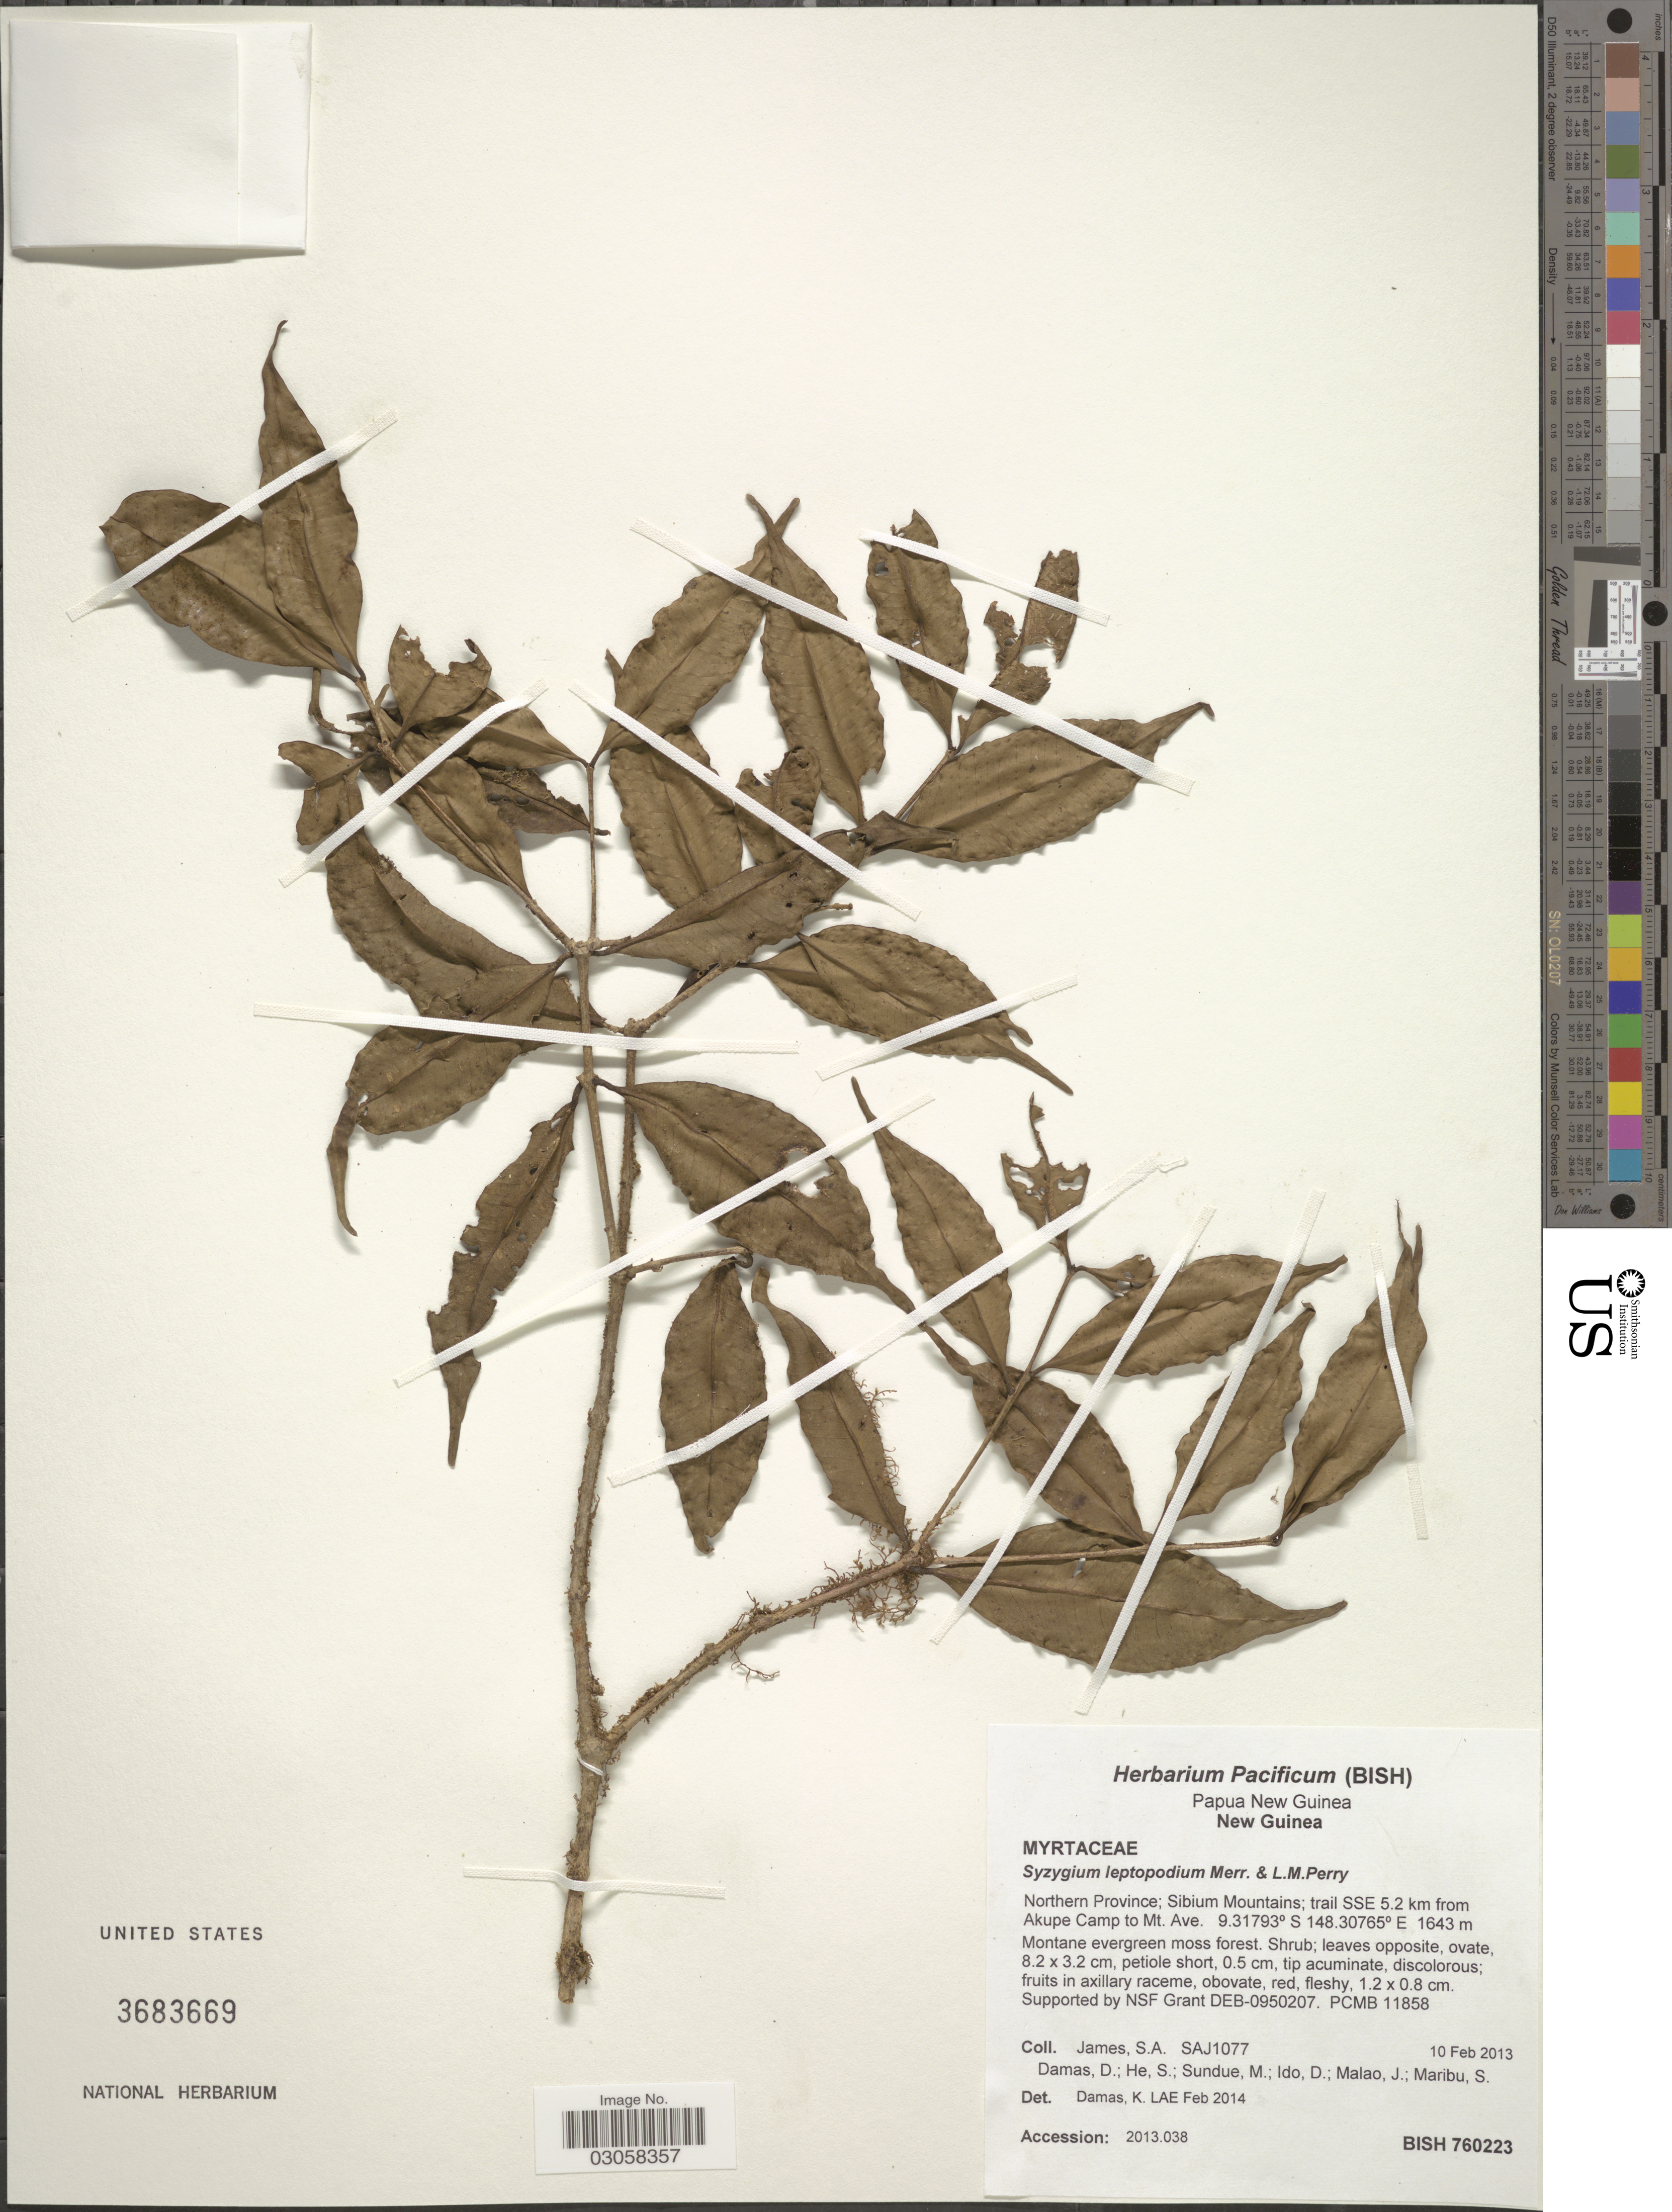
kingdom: Plantae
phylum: Tracheophyta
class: Magnoliopsida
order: Myrtales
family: Myrtaceae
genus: Syzygium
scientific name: Syzygium leptopodium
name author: Merr. & L.M. Perry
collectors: S. James, D. Damas, S. He, M. Sundue & et al.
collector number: SAJ1077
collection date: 2013-02-10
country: Papua New Guinea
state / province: Northern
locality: Sibium Mountains; trail SSE 5.2 km from Akupe Camp to Mt. Ave.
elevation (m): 1643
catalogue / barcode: US 3683669